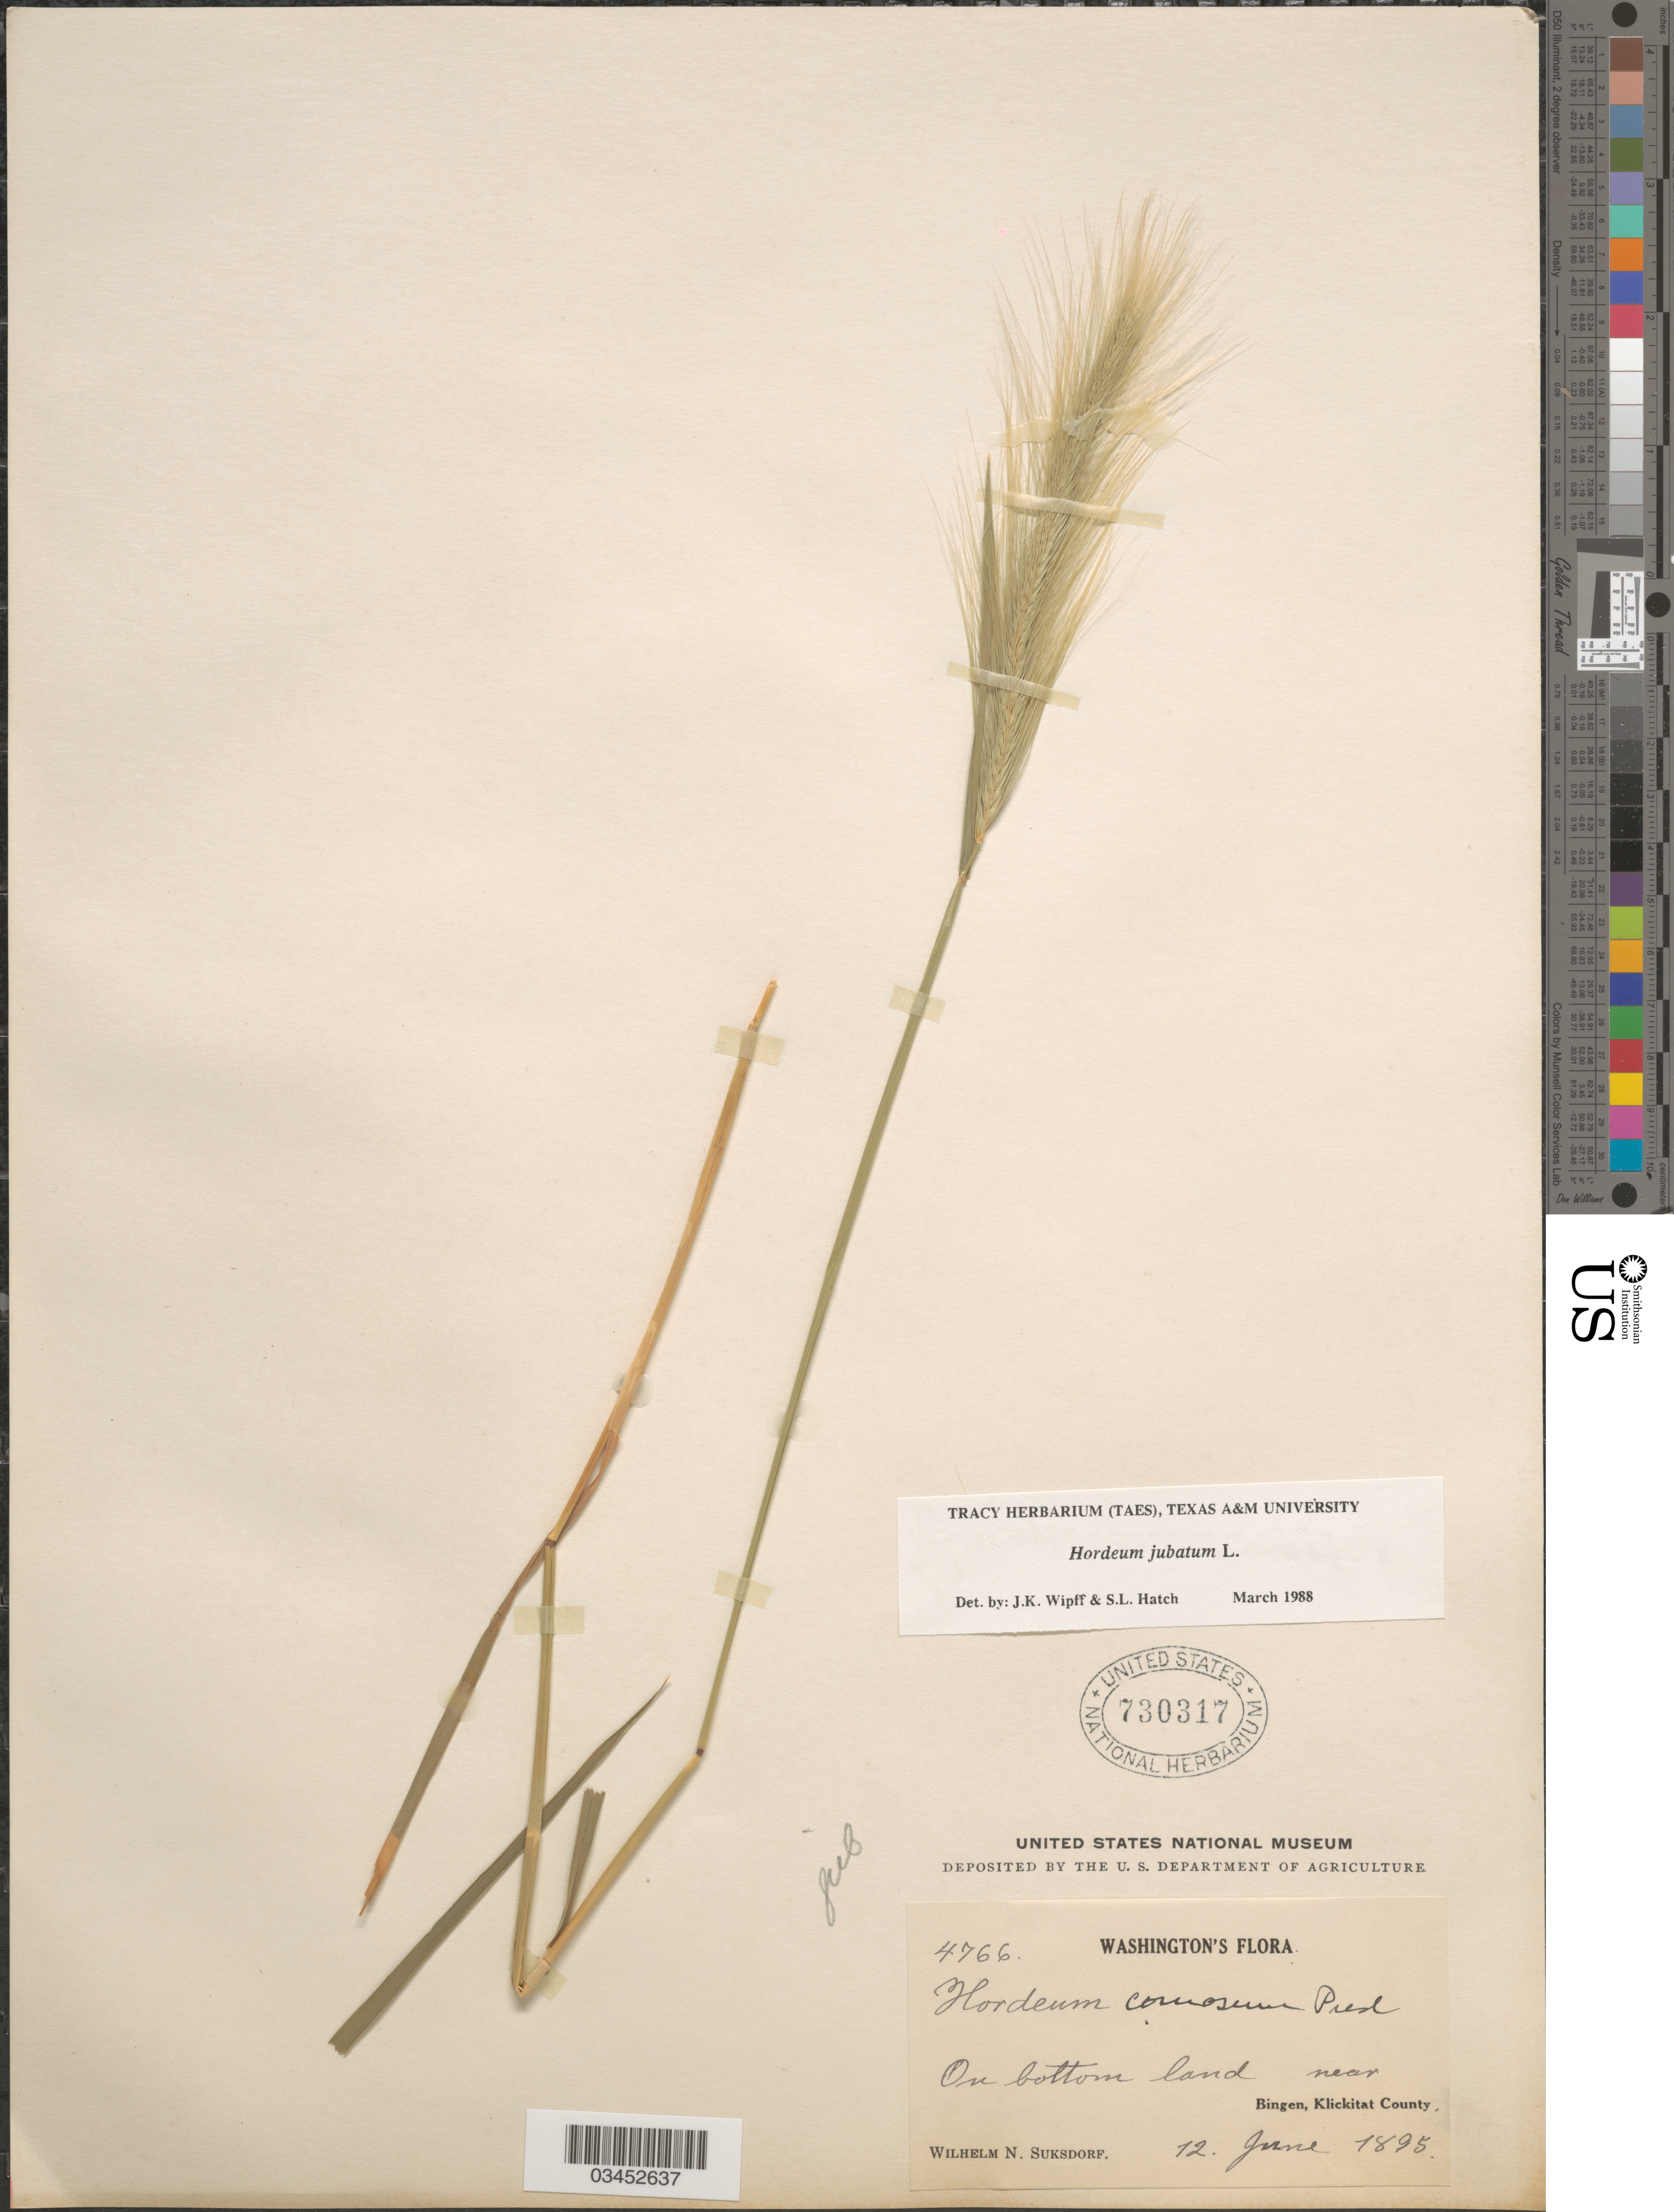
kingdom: Plantae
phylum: Tracheophyta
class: Liliopsida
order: Poales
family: Poaceae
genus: Hordeum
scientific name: Hordeum jubatum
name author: L.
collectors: W. N. Suksdorf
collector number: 4766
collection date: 1895-06-12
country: United States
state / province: Washington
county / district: Klickitat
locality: On bottom land near Bingen, Klickitat County.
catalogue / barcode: US 730317